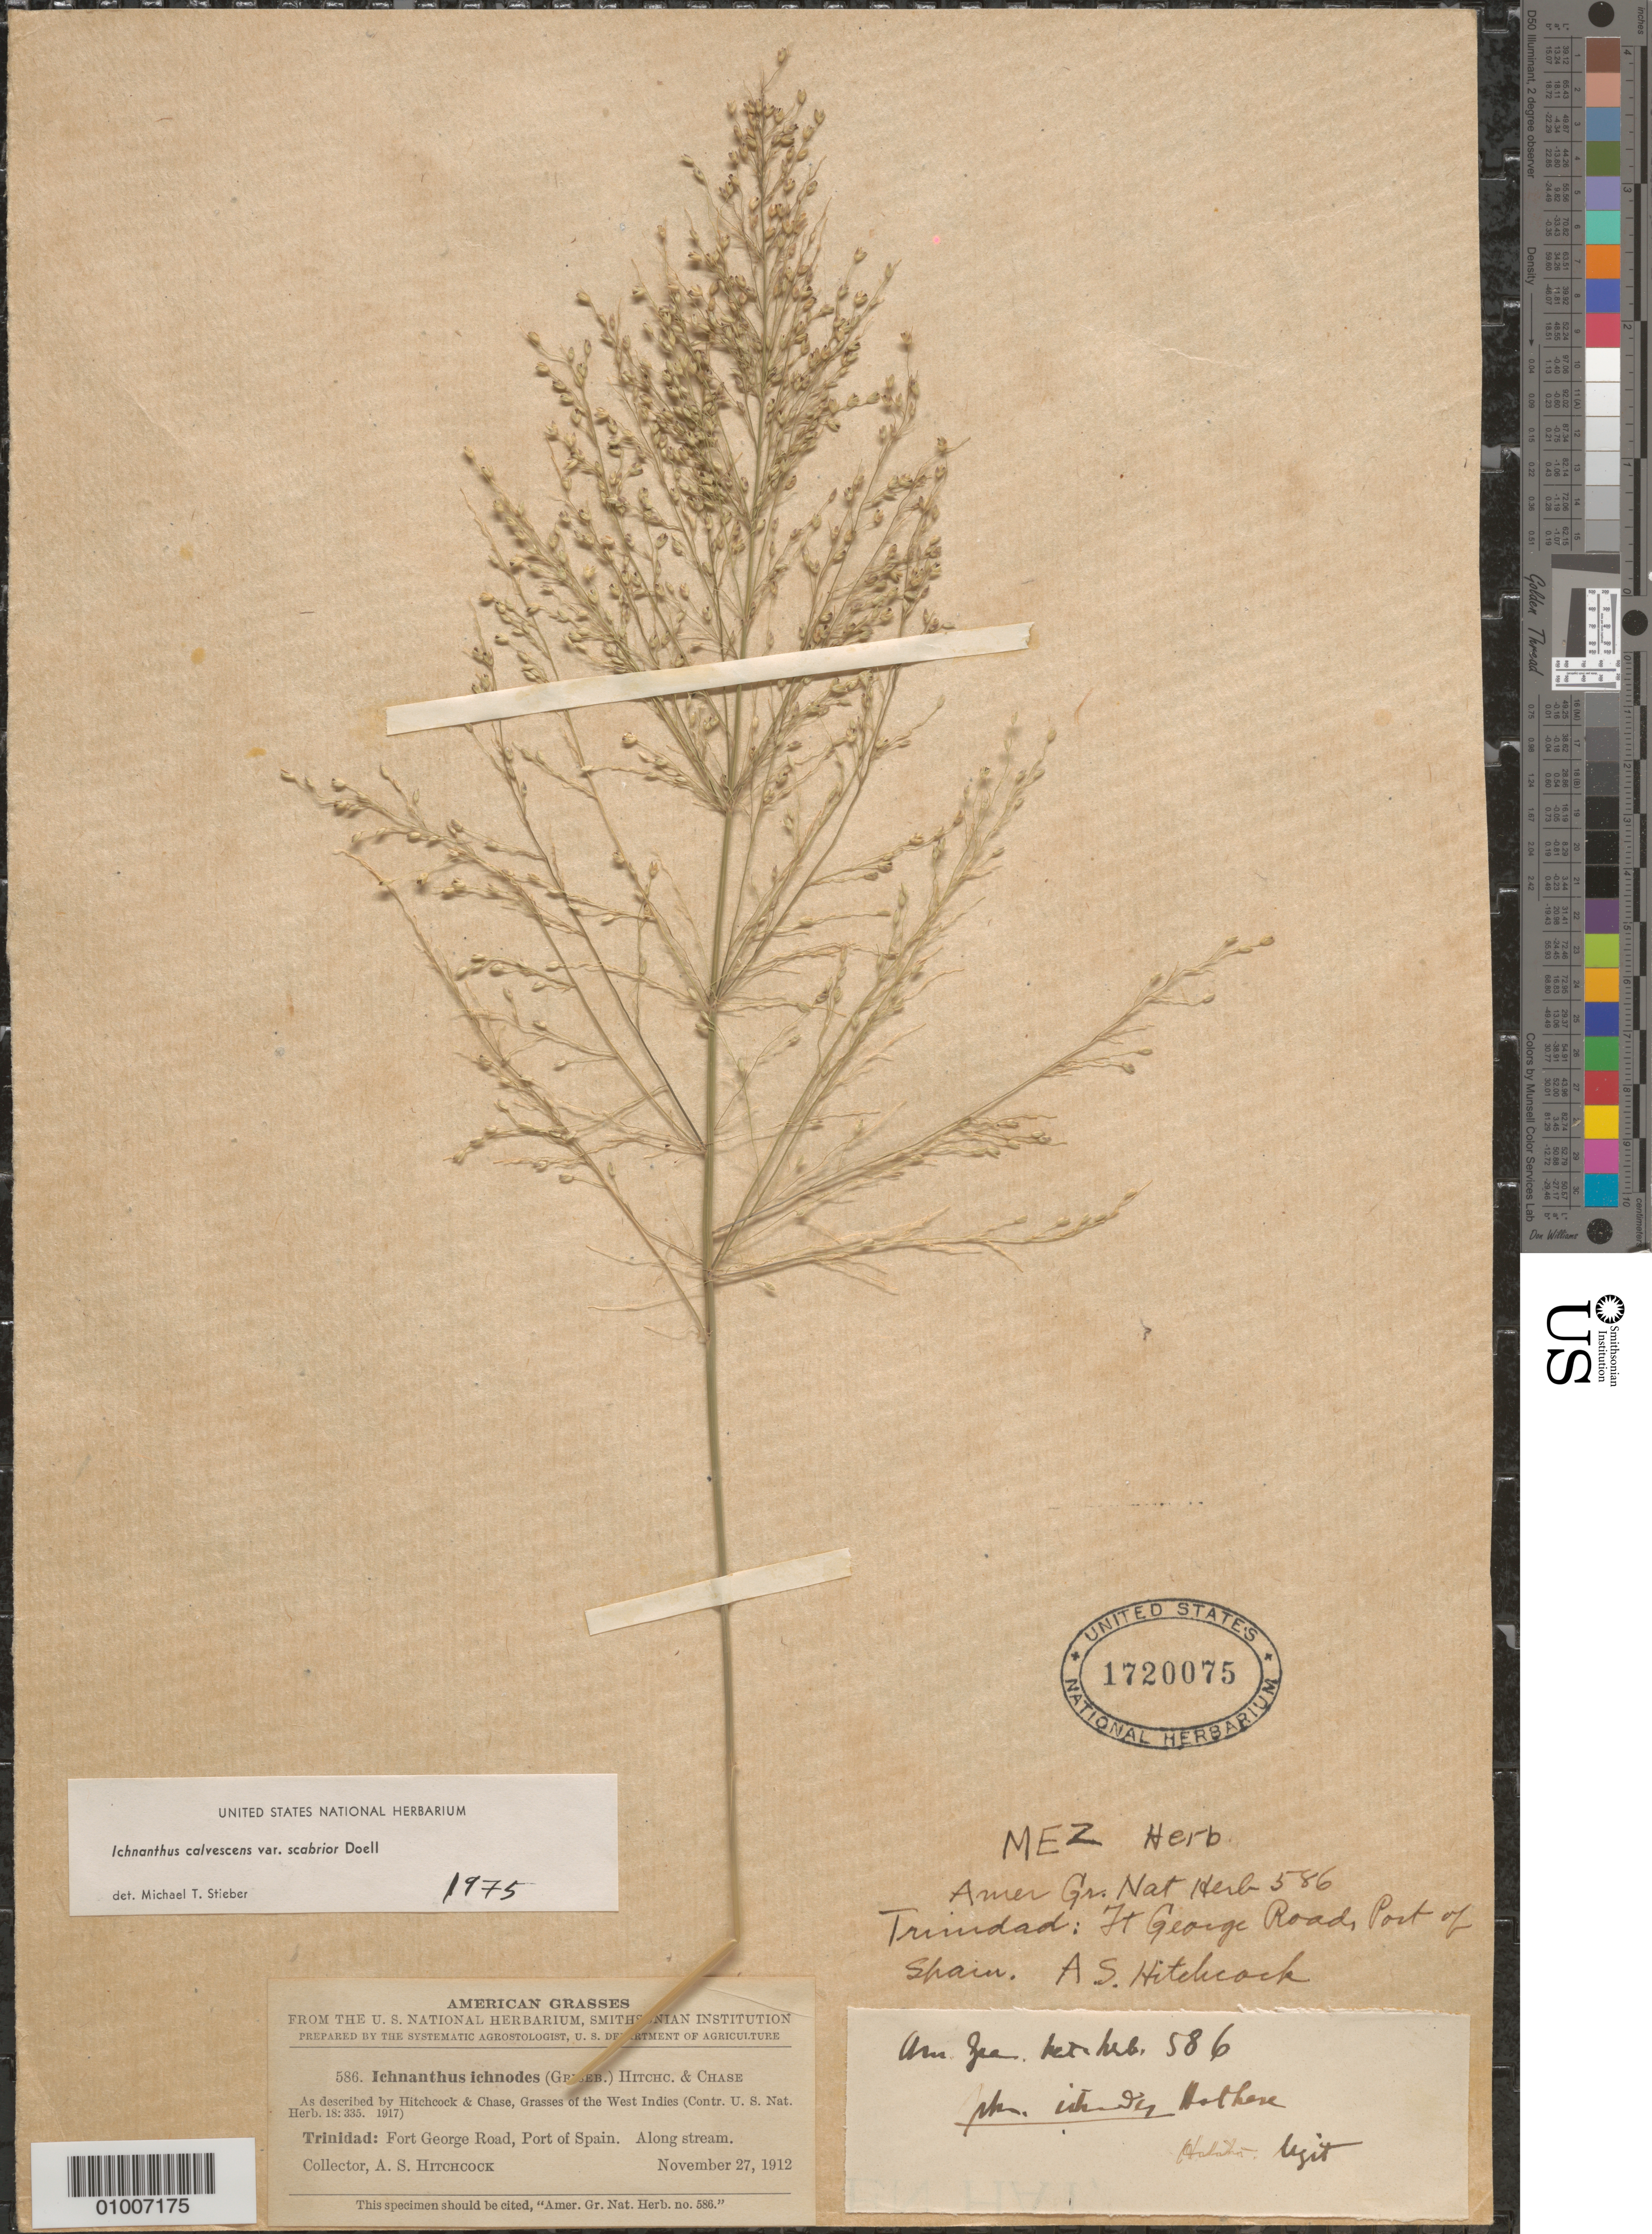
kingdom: Plantae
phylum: Tracheophyta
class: Liliopsida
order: Poales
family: Poaceae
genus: Ichnanthus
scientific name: Ichnanthus calvescens var. scabrior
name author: Döll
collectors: A. S. Hitchcock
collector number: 586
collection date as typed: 27 Nov 1912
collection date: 1912-11-27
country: Trinidad and Tobago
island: Trinidad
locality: Port of Spain, Fort George Road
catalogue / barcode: US 1720075